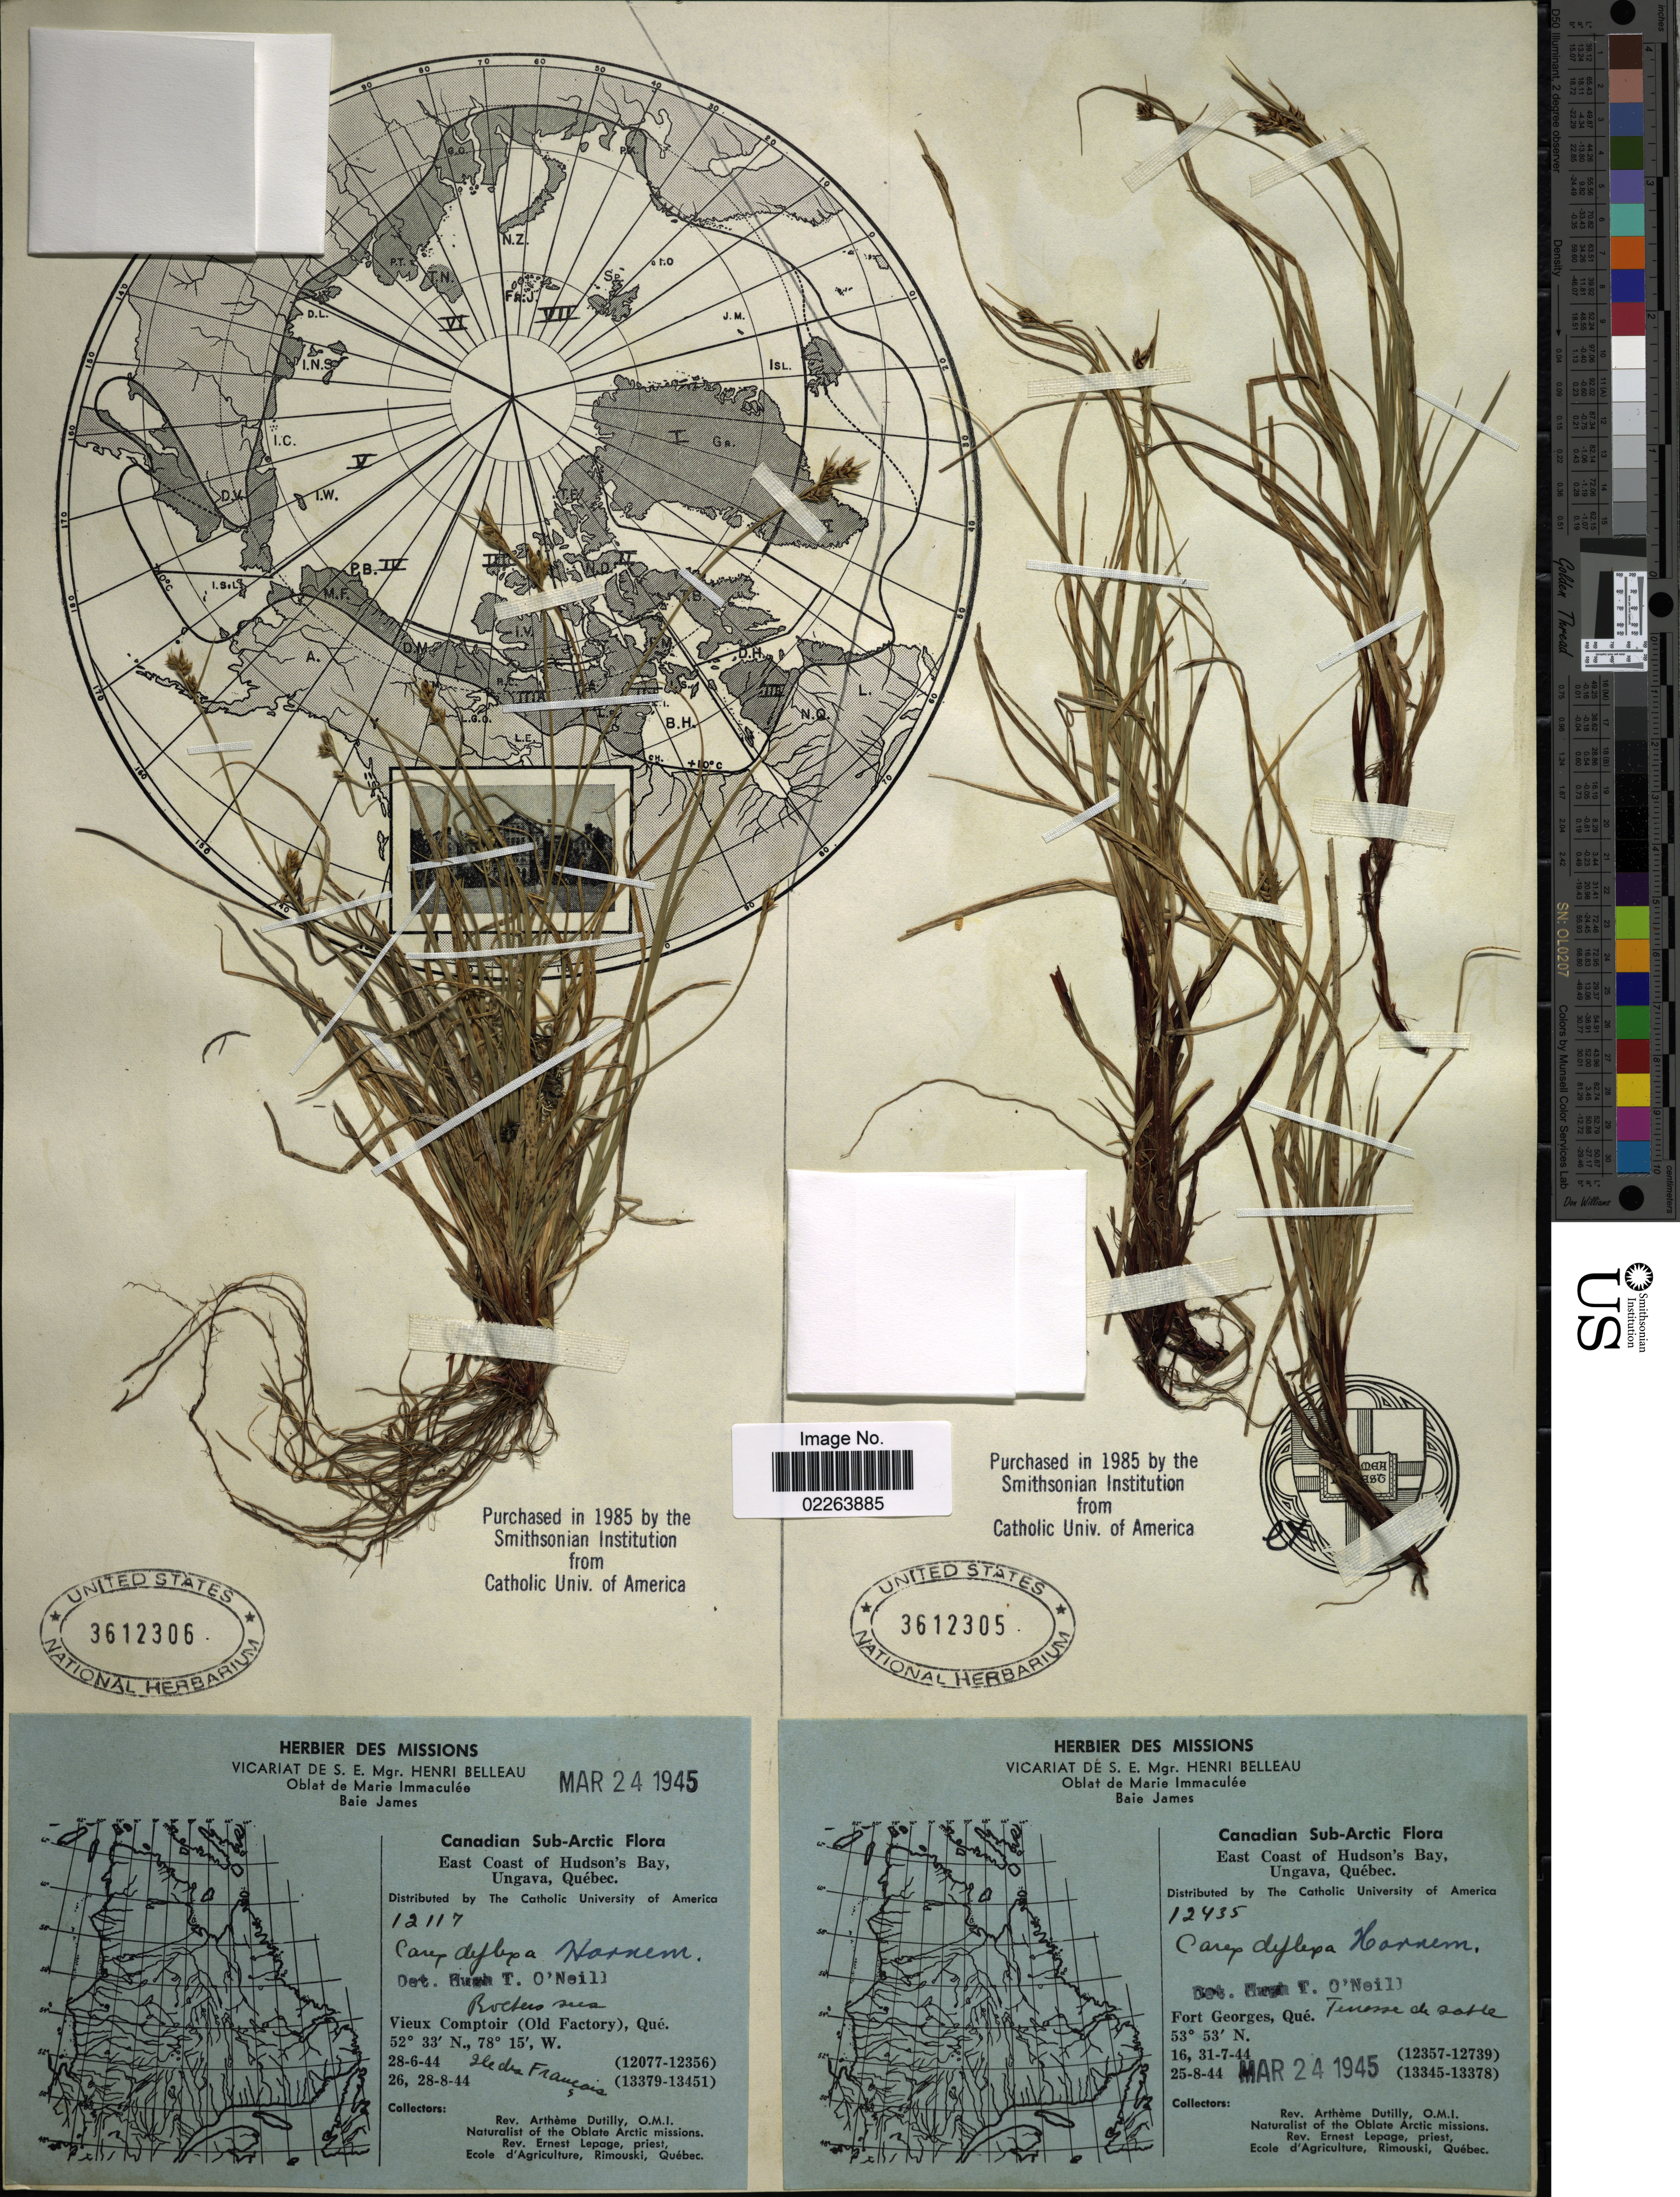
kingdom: Plantae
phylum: Tracheophyta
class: Liliopsida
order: Poales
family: Cyperaceae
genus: Carex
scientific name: Carex deflexa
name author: Hornem.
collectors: A. Dutilly & E. Lepage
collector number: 12435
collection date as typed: Transcribed d/m/y: 16/7/44 to 25/8/44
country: Canada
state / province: Quebec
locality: Canadian Sub-Arctic, East Coast of Hudson's Bay, Ungava, Fort Georges, Tenesse de sable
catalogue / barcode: US 3612305